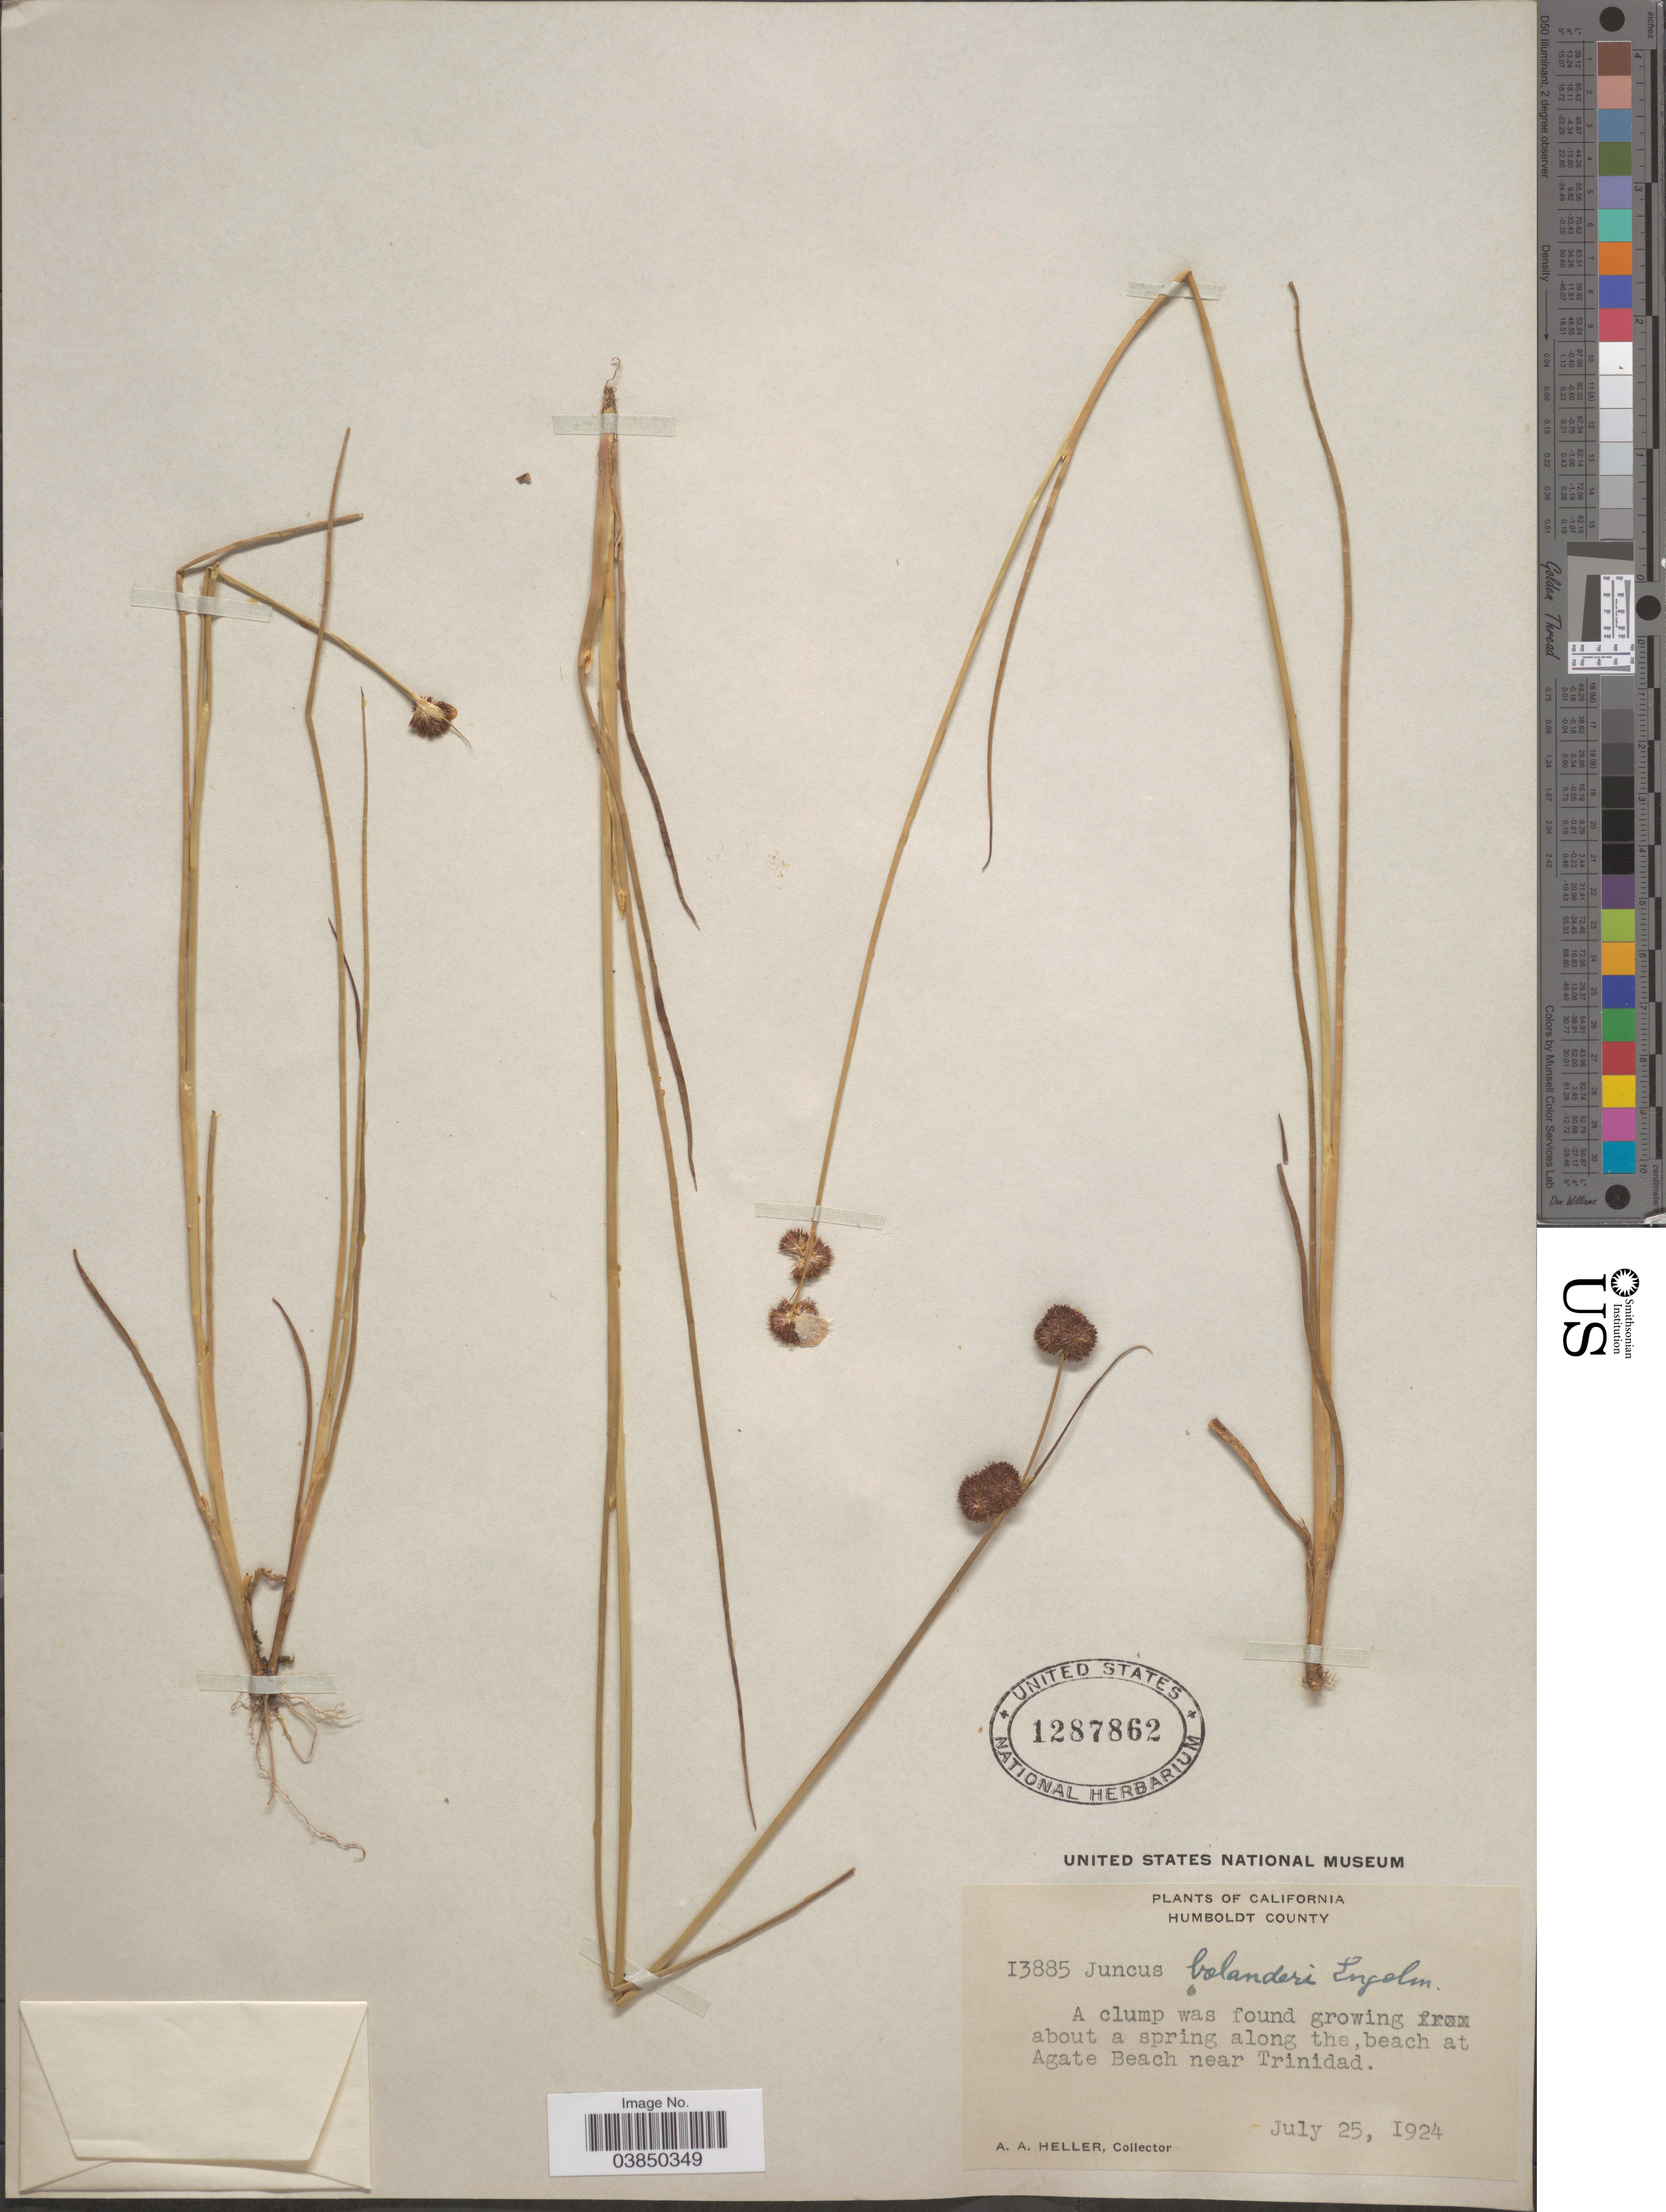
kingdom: Plantae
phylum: Tracheophyta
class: Liliopsida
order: Poales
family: Juncaceae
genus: Juncus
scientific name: Juncus bolanderi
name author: Engelm.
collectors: A. A. Heller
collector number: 13885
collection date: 1924-07-25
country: United States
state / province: California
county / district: Humboldt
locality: Humboldt County. Along the, beach at Agate Beach near Trinidad.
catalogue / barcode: US 1287862